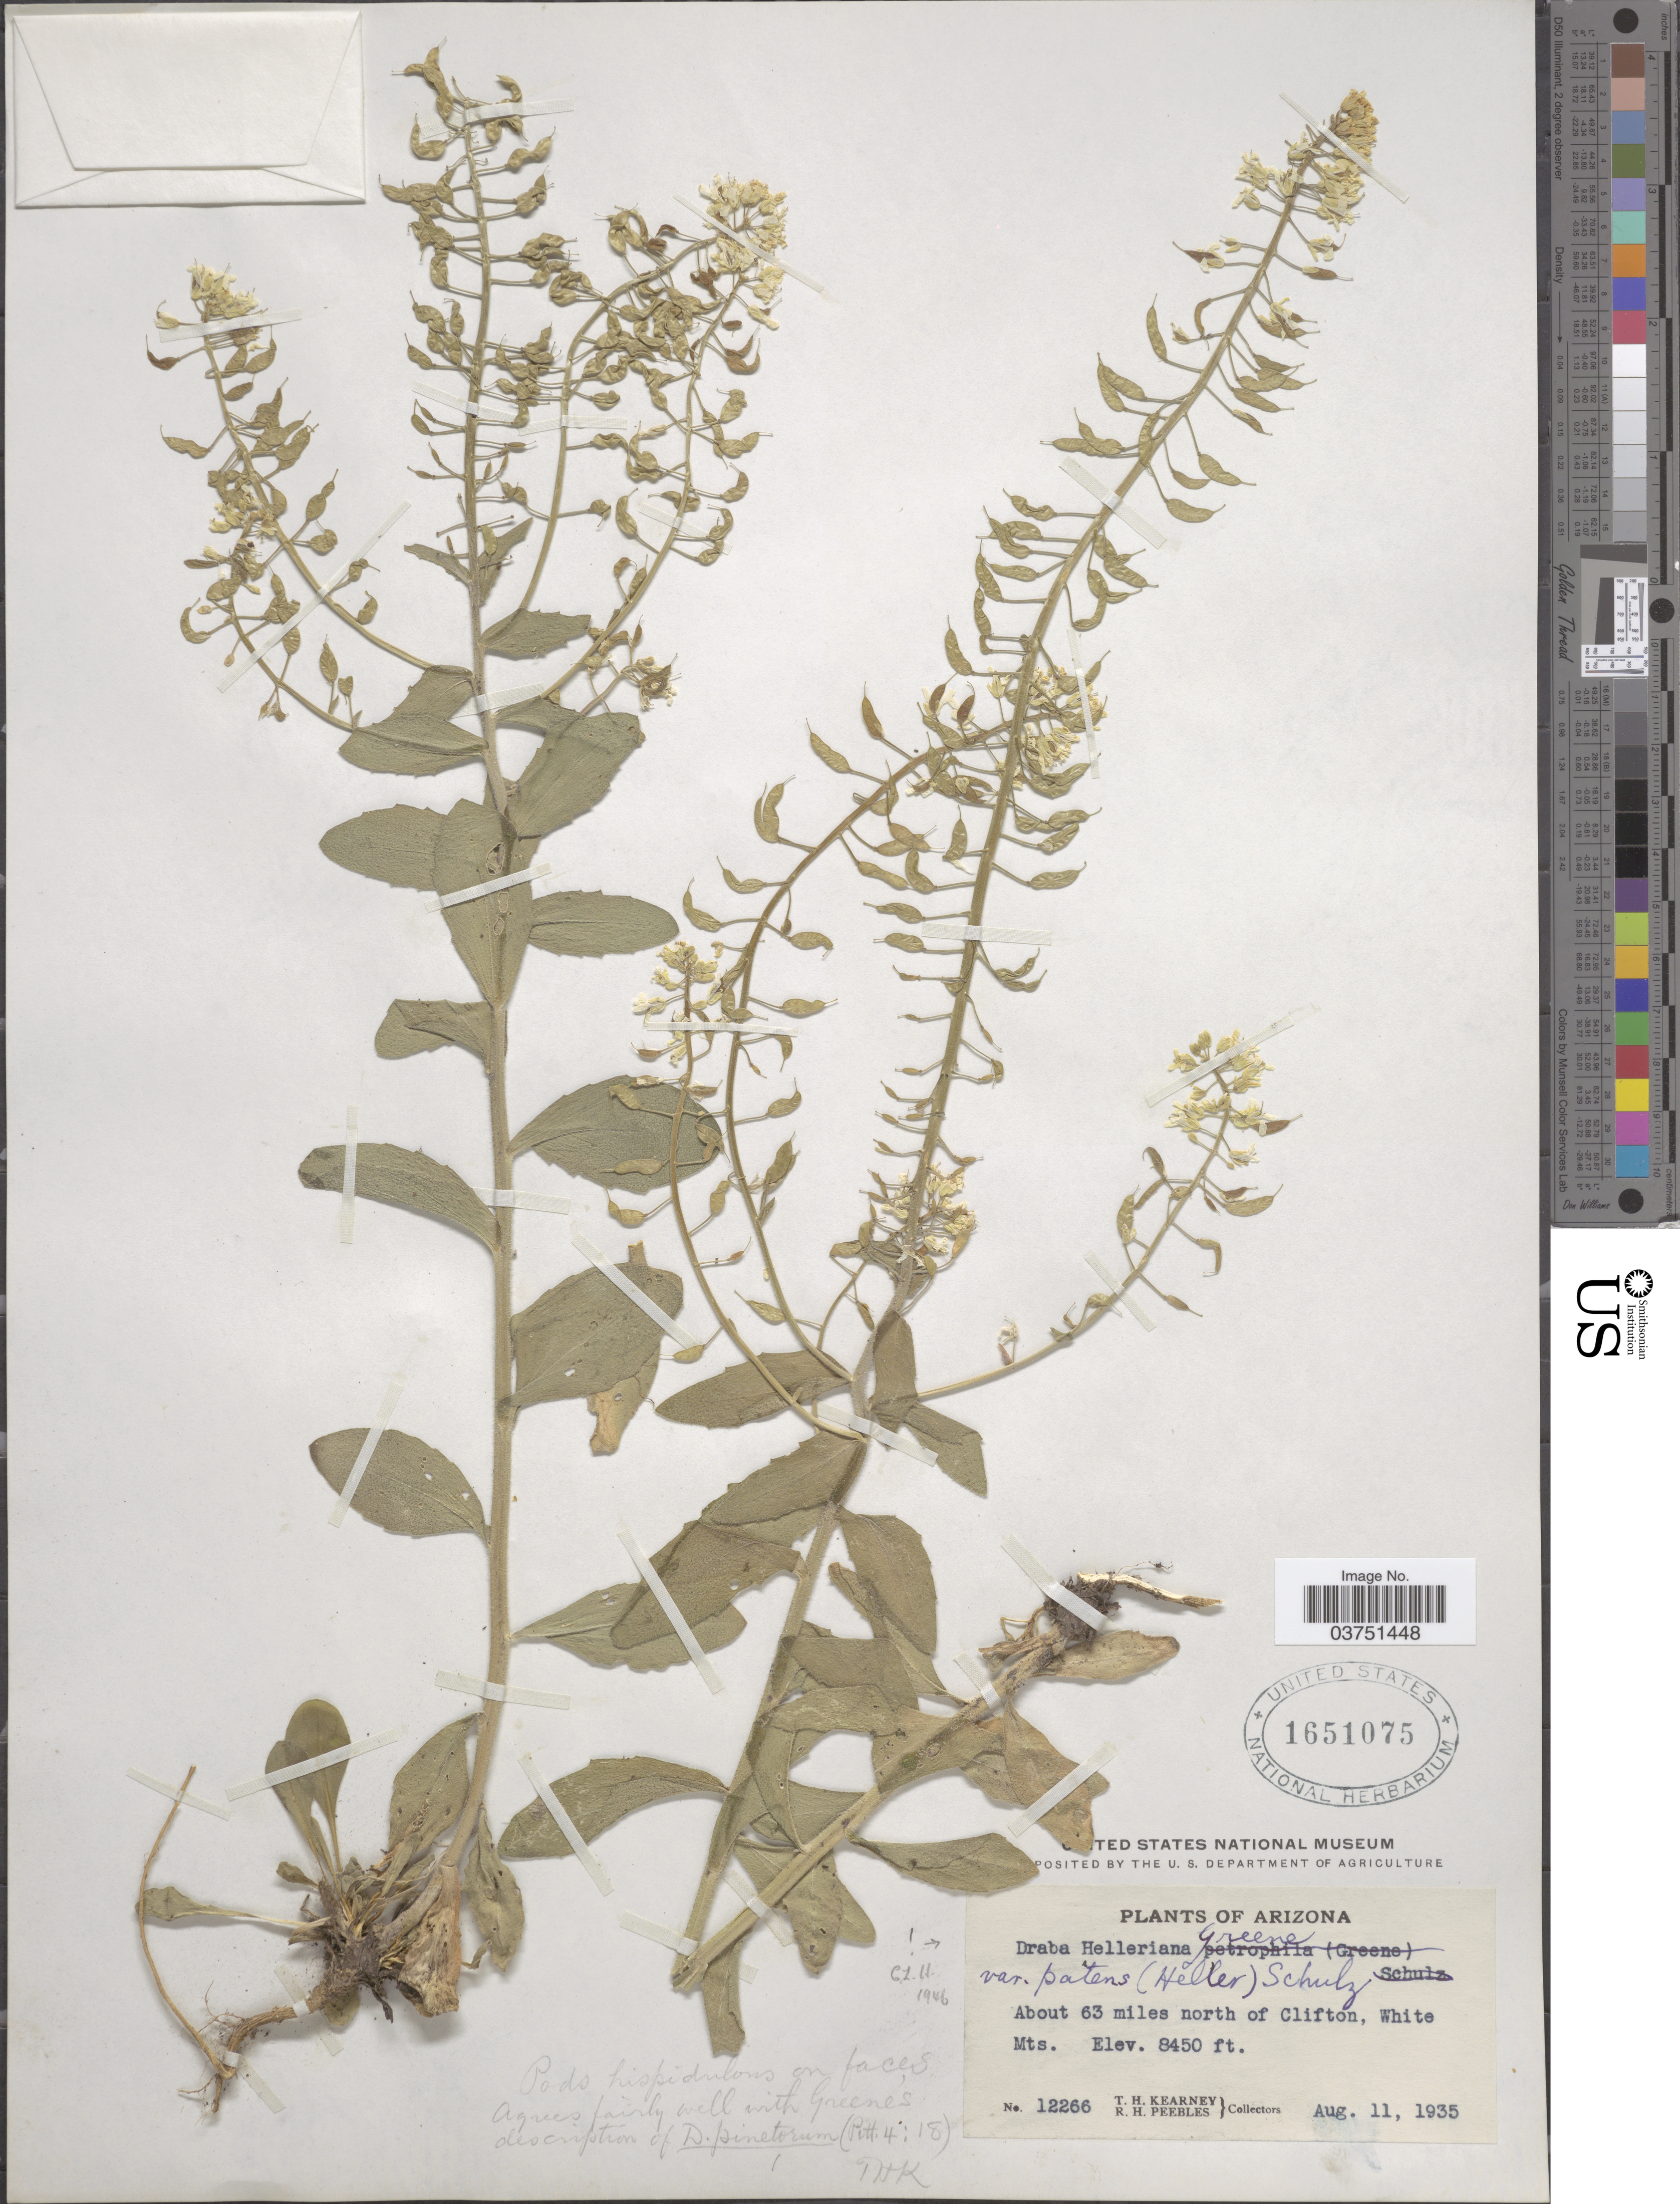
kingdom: Plantae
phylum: Tracheophyta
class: Magnoliopsida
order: Brassicales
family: Brassicaceae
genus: Draba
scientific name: Draba helleriana var. patens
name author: (A. Heller) O.E. Schulz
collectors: T. H. Kearney & R. H. Peebles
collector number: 12266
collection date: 1935-08-11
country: United States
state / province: Arizona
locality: About 63 miles north of Clifton, White Mts.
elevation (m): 2576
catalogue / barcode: US 1651075